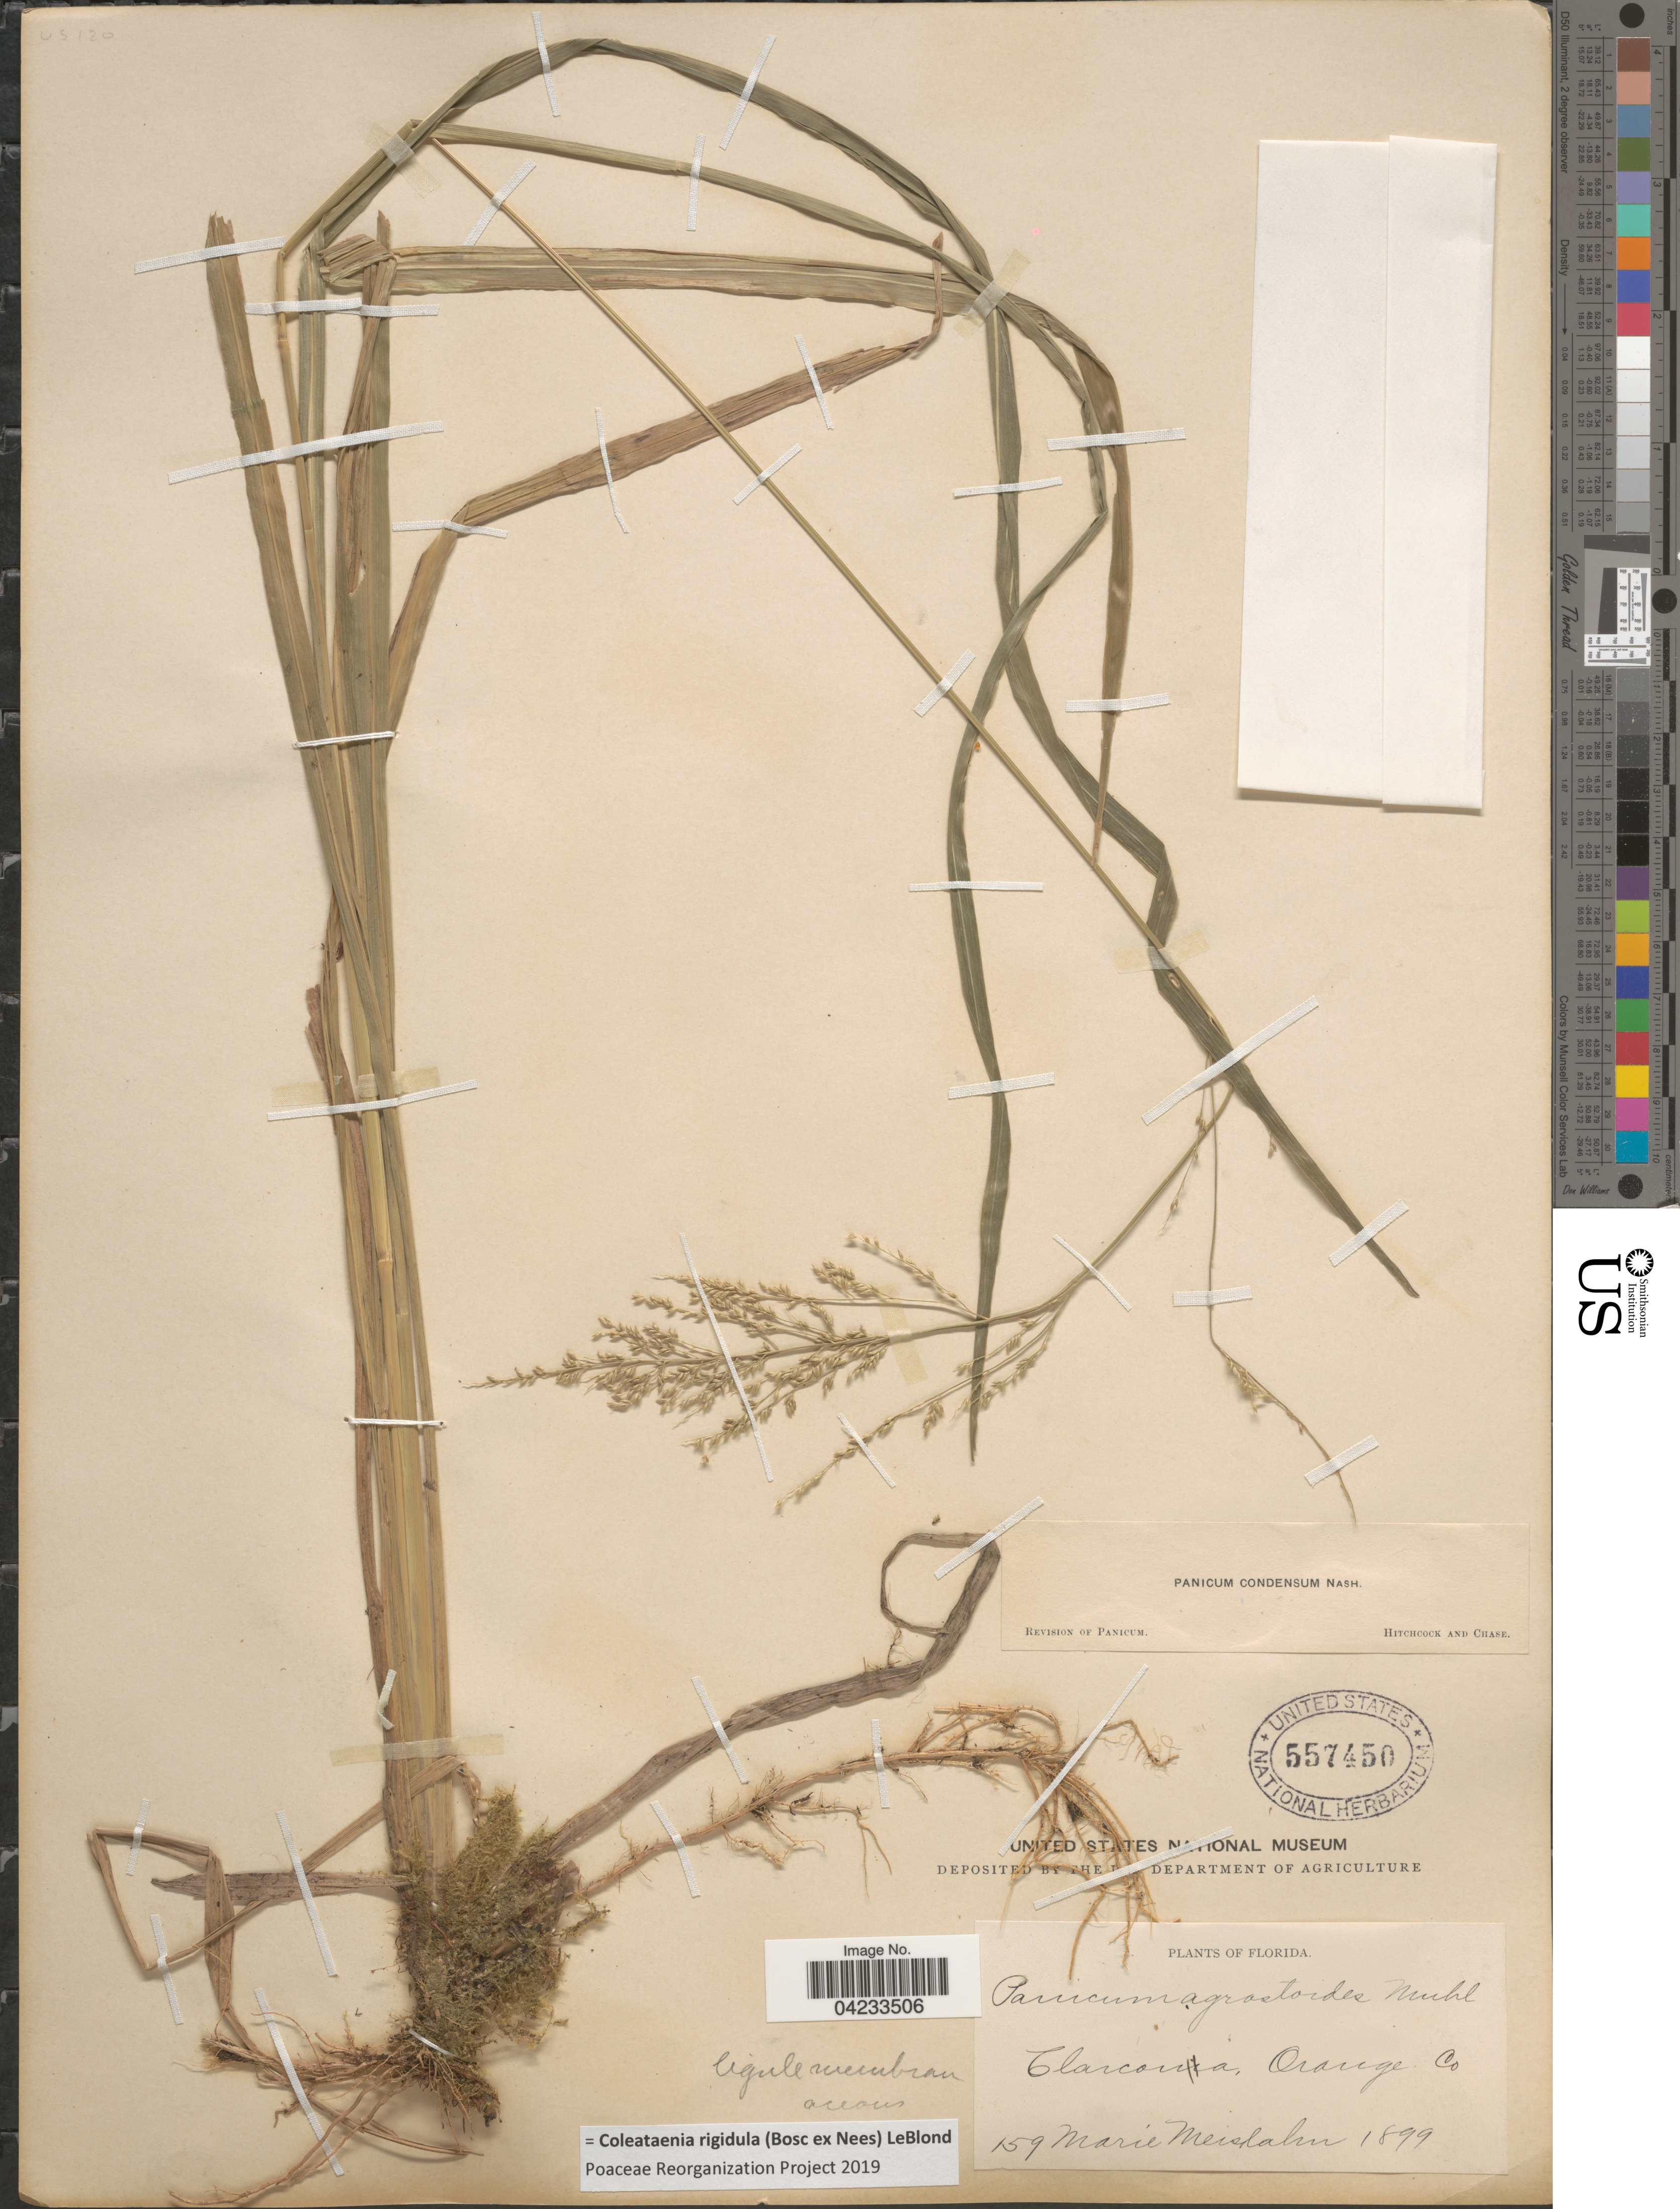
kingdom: Plantae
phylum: Tracheophyta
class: Liliopsida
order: Poales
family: Poaceae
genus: Coleataenia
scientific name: Coleataenia rigidula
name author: (Bosc ex Nees) LeBlond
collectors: M. Meislahn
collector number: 159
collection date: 1899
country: United States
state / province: Florida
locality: Clarcona, Orange Co.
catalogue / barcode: US 557450